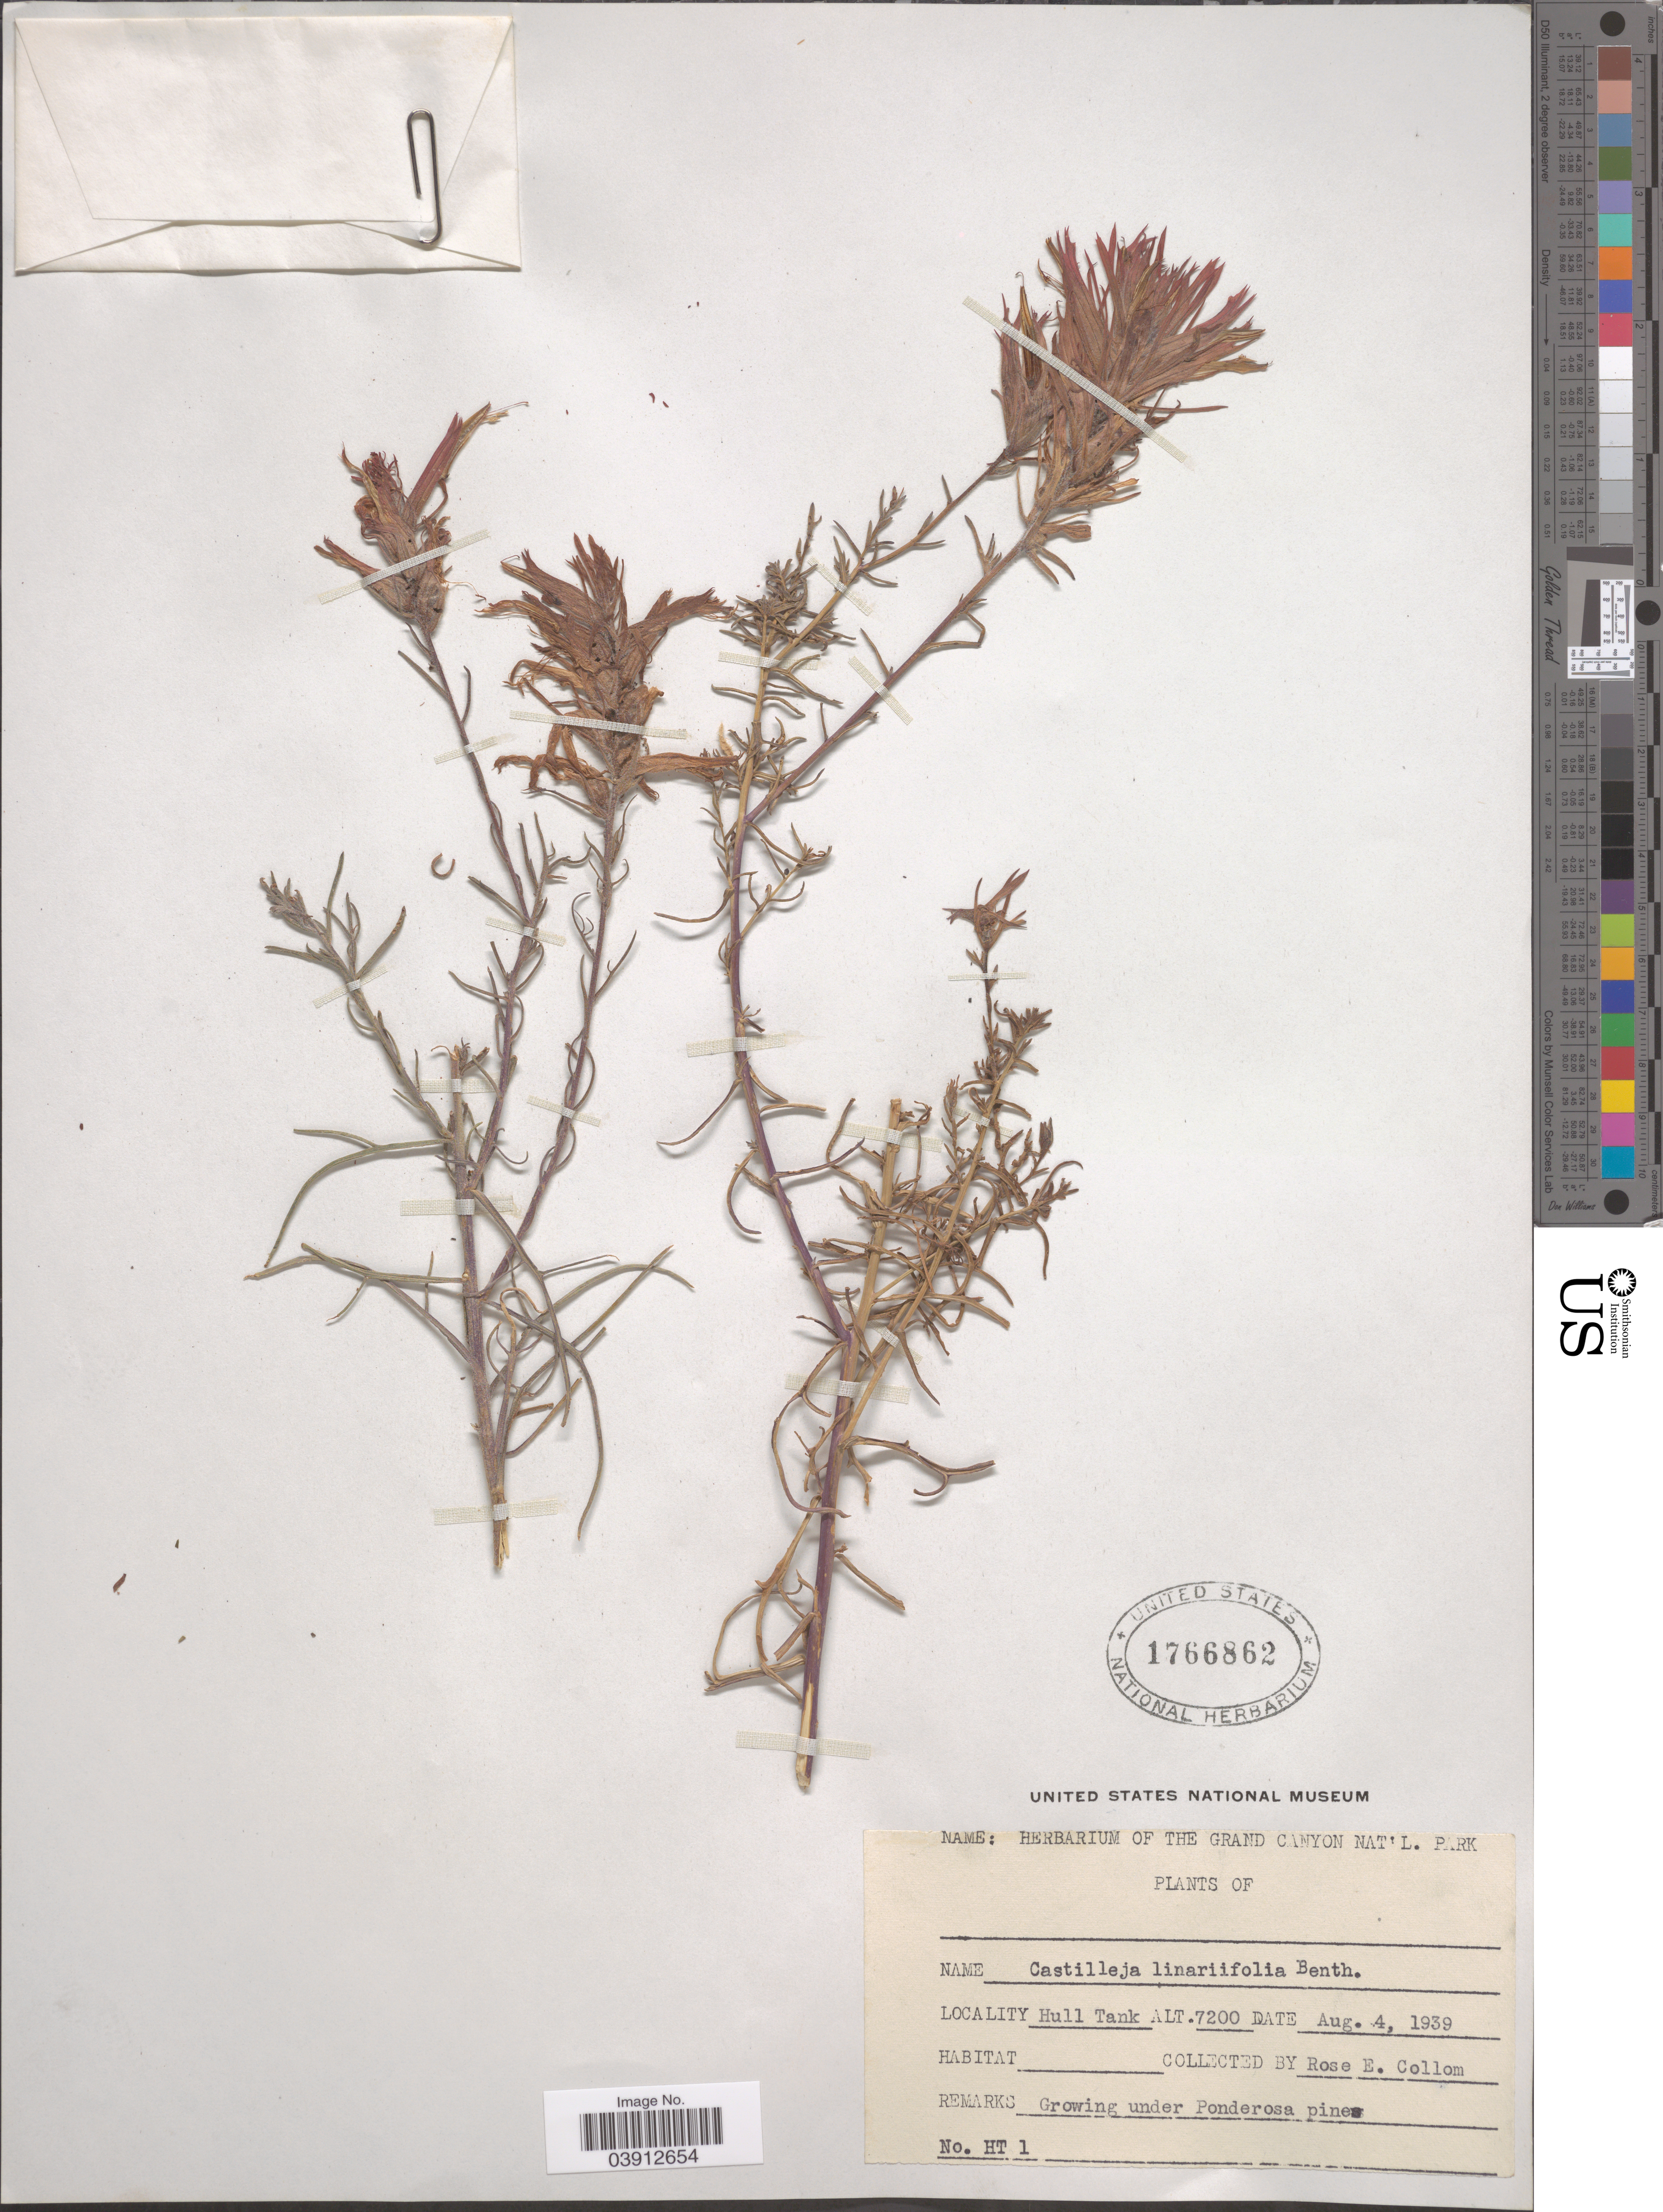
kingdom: Plantae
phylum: Tracheophyta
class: Magnoliopsida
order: Lamiales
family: Orobanchaceae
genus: Castilleja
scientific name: Castilleja linariifolia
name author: Benth.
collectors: R. E. Collom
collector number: HT 1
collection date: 1939-08-04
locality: Hull Tank.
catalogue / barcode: US 1766862